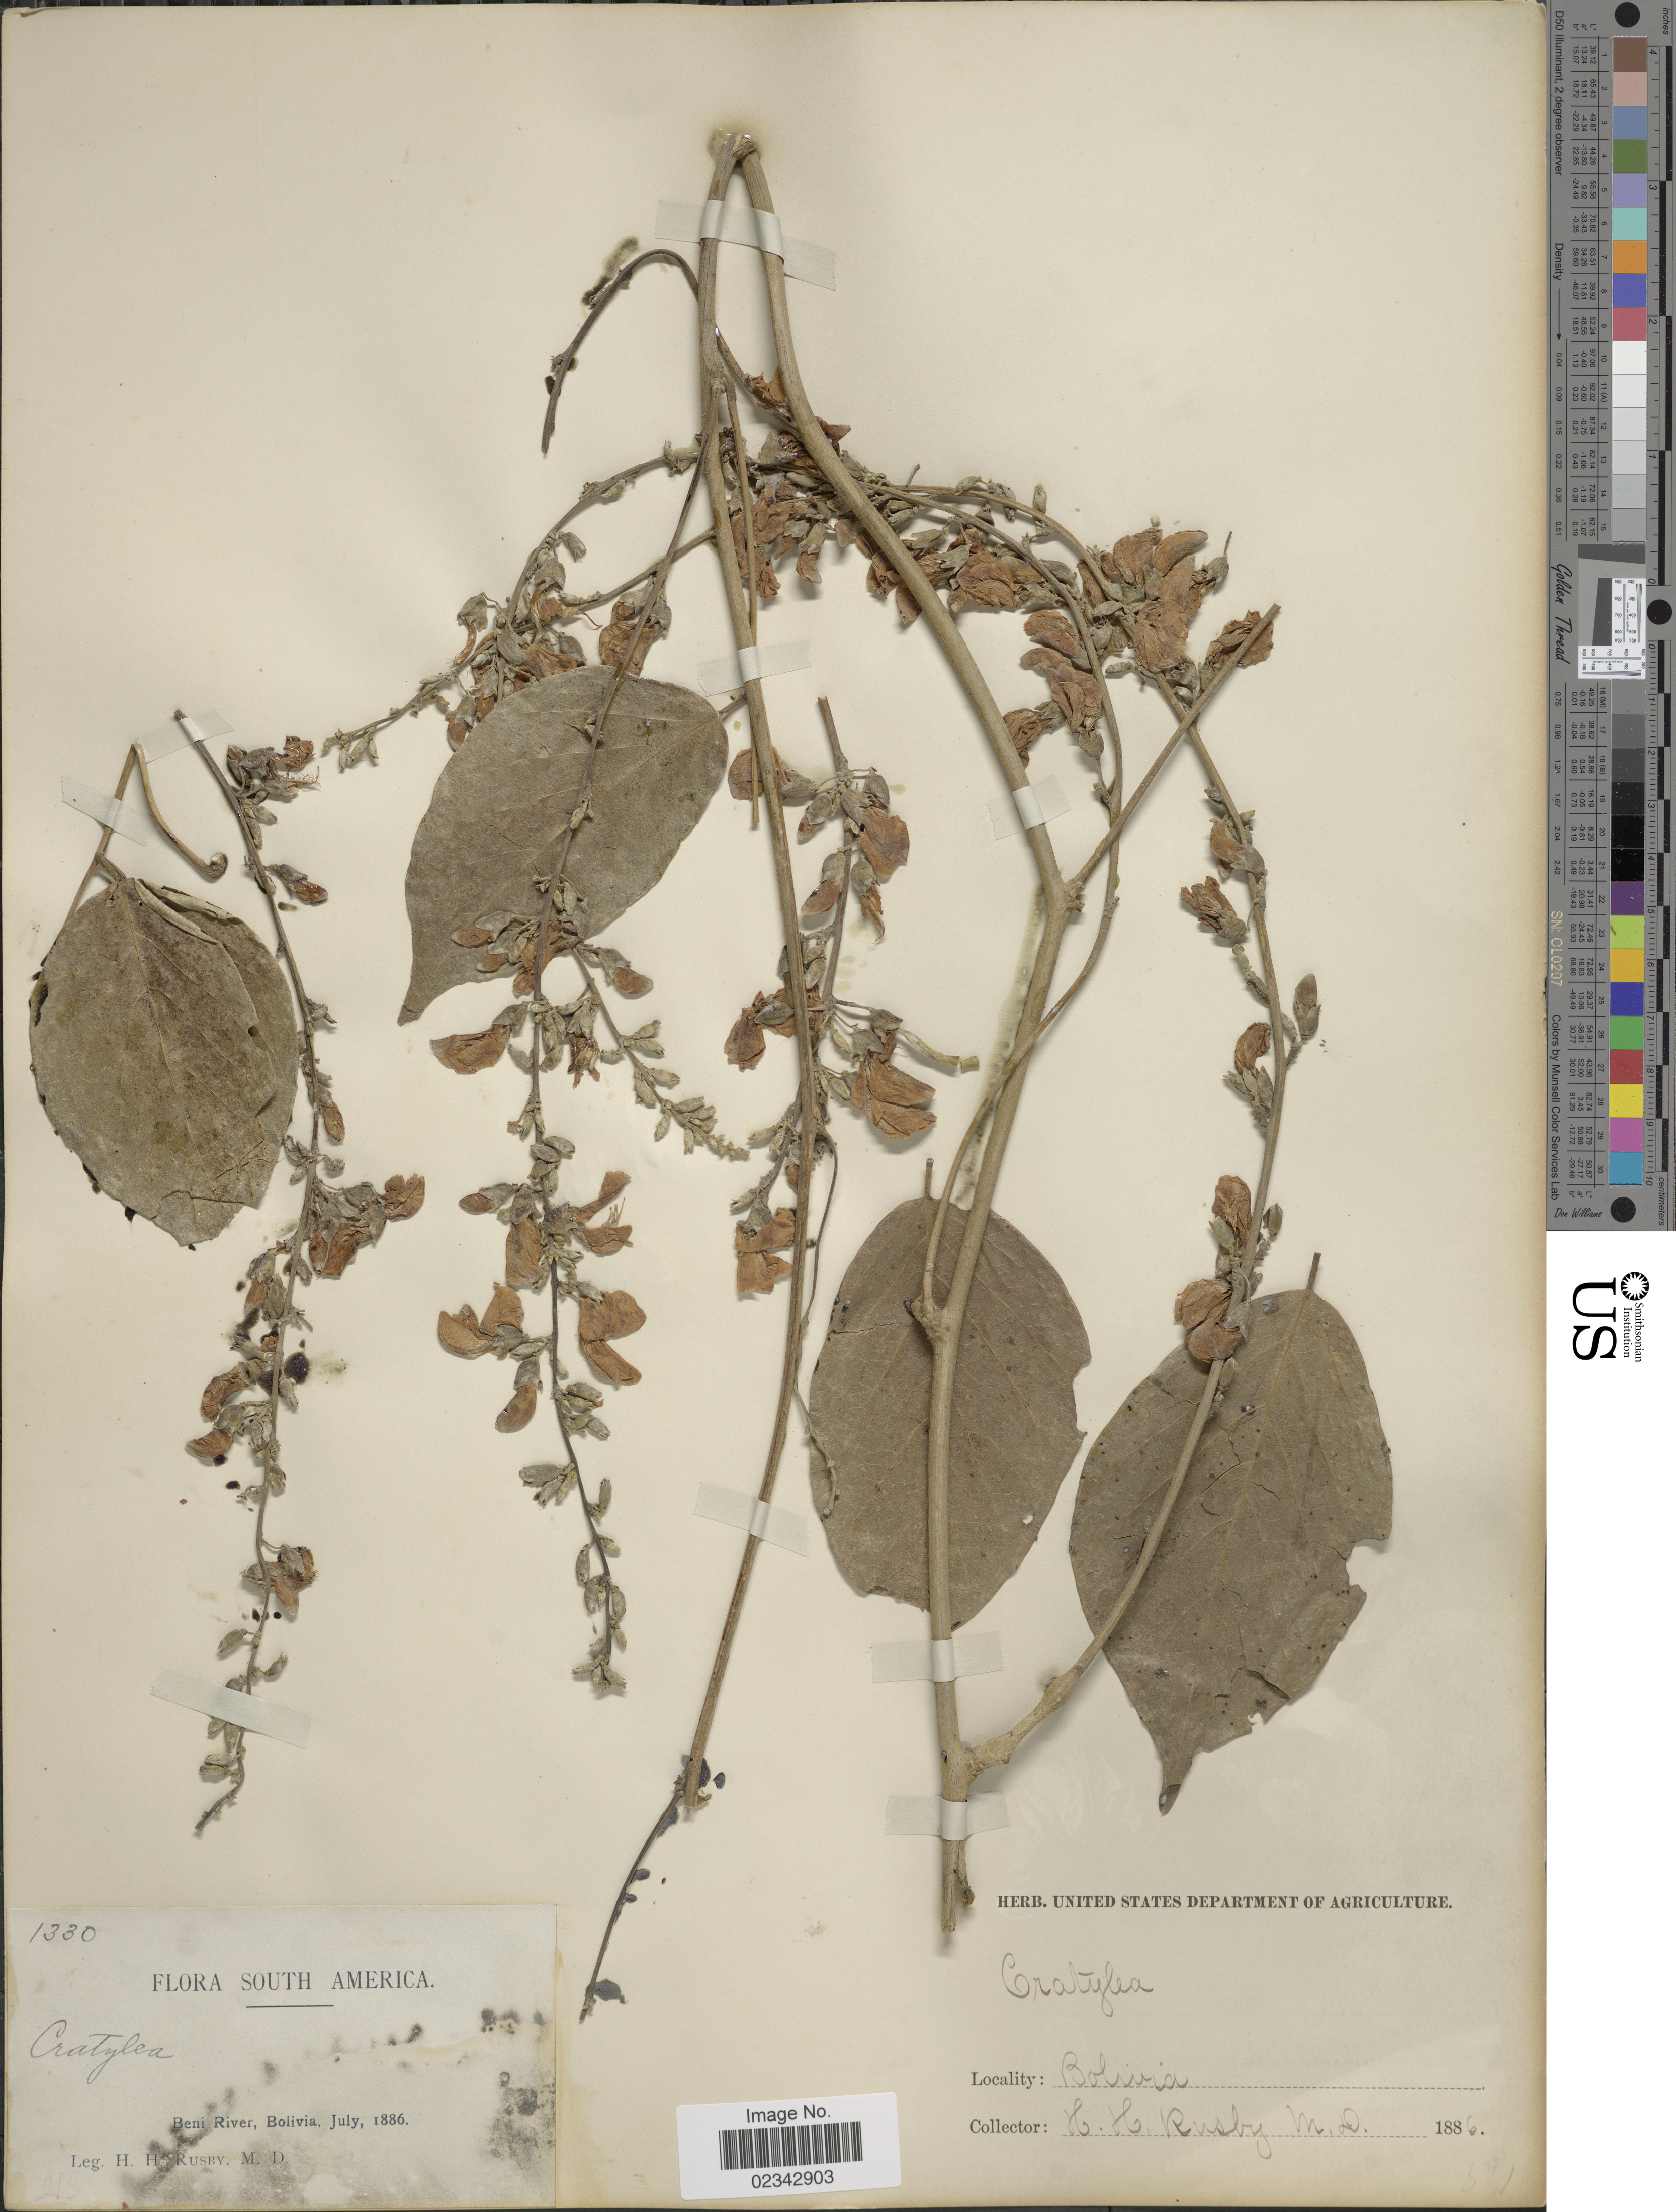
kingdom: Plantae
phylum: Tracheophyta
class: Magnoliopsida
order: Fabales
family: Fabaceae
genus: Cratylia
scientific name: Cratylia argentea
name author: (Desv.) Kuntze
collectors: H. H. Rusby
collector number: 1330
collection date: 1886-07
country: Bolivia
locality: Beni River